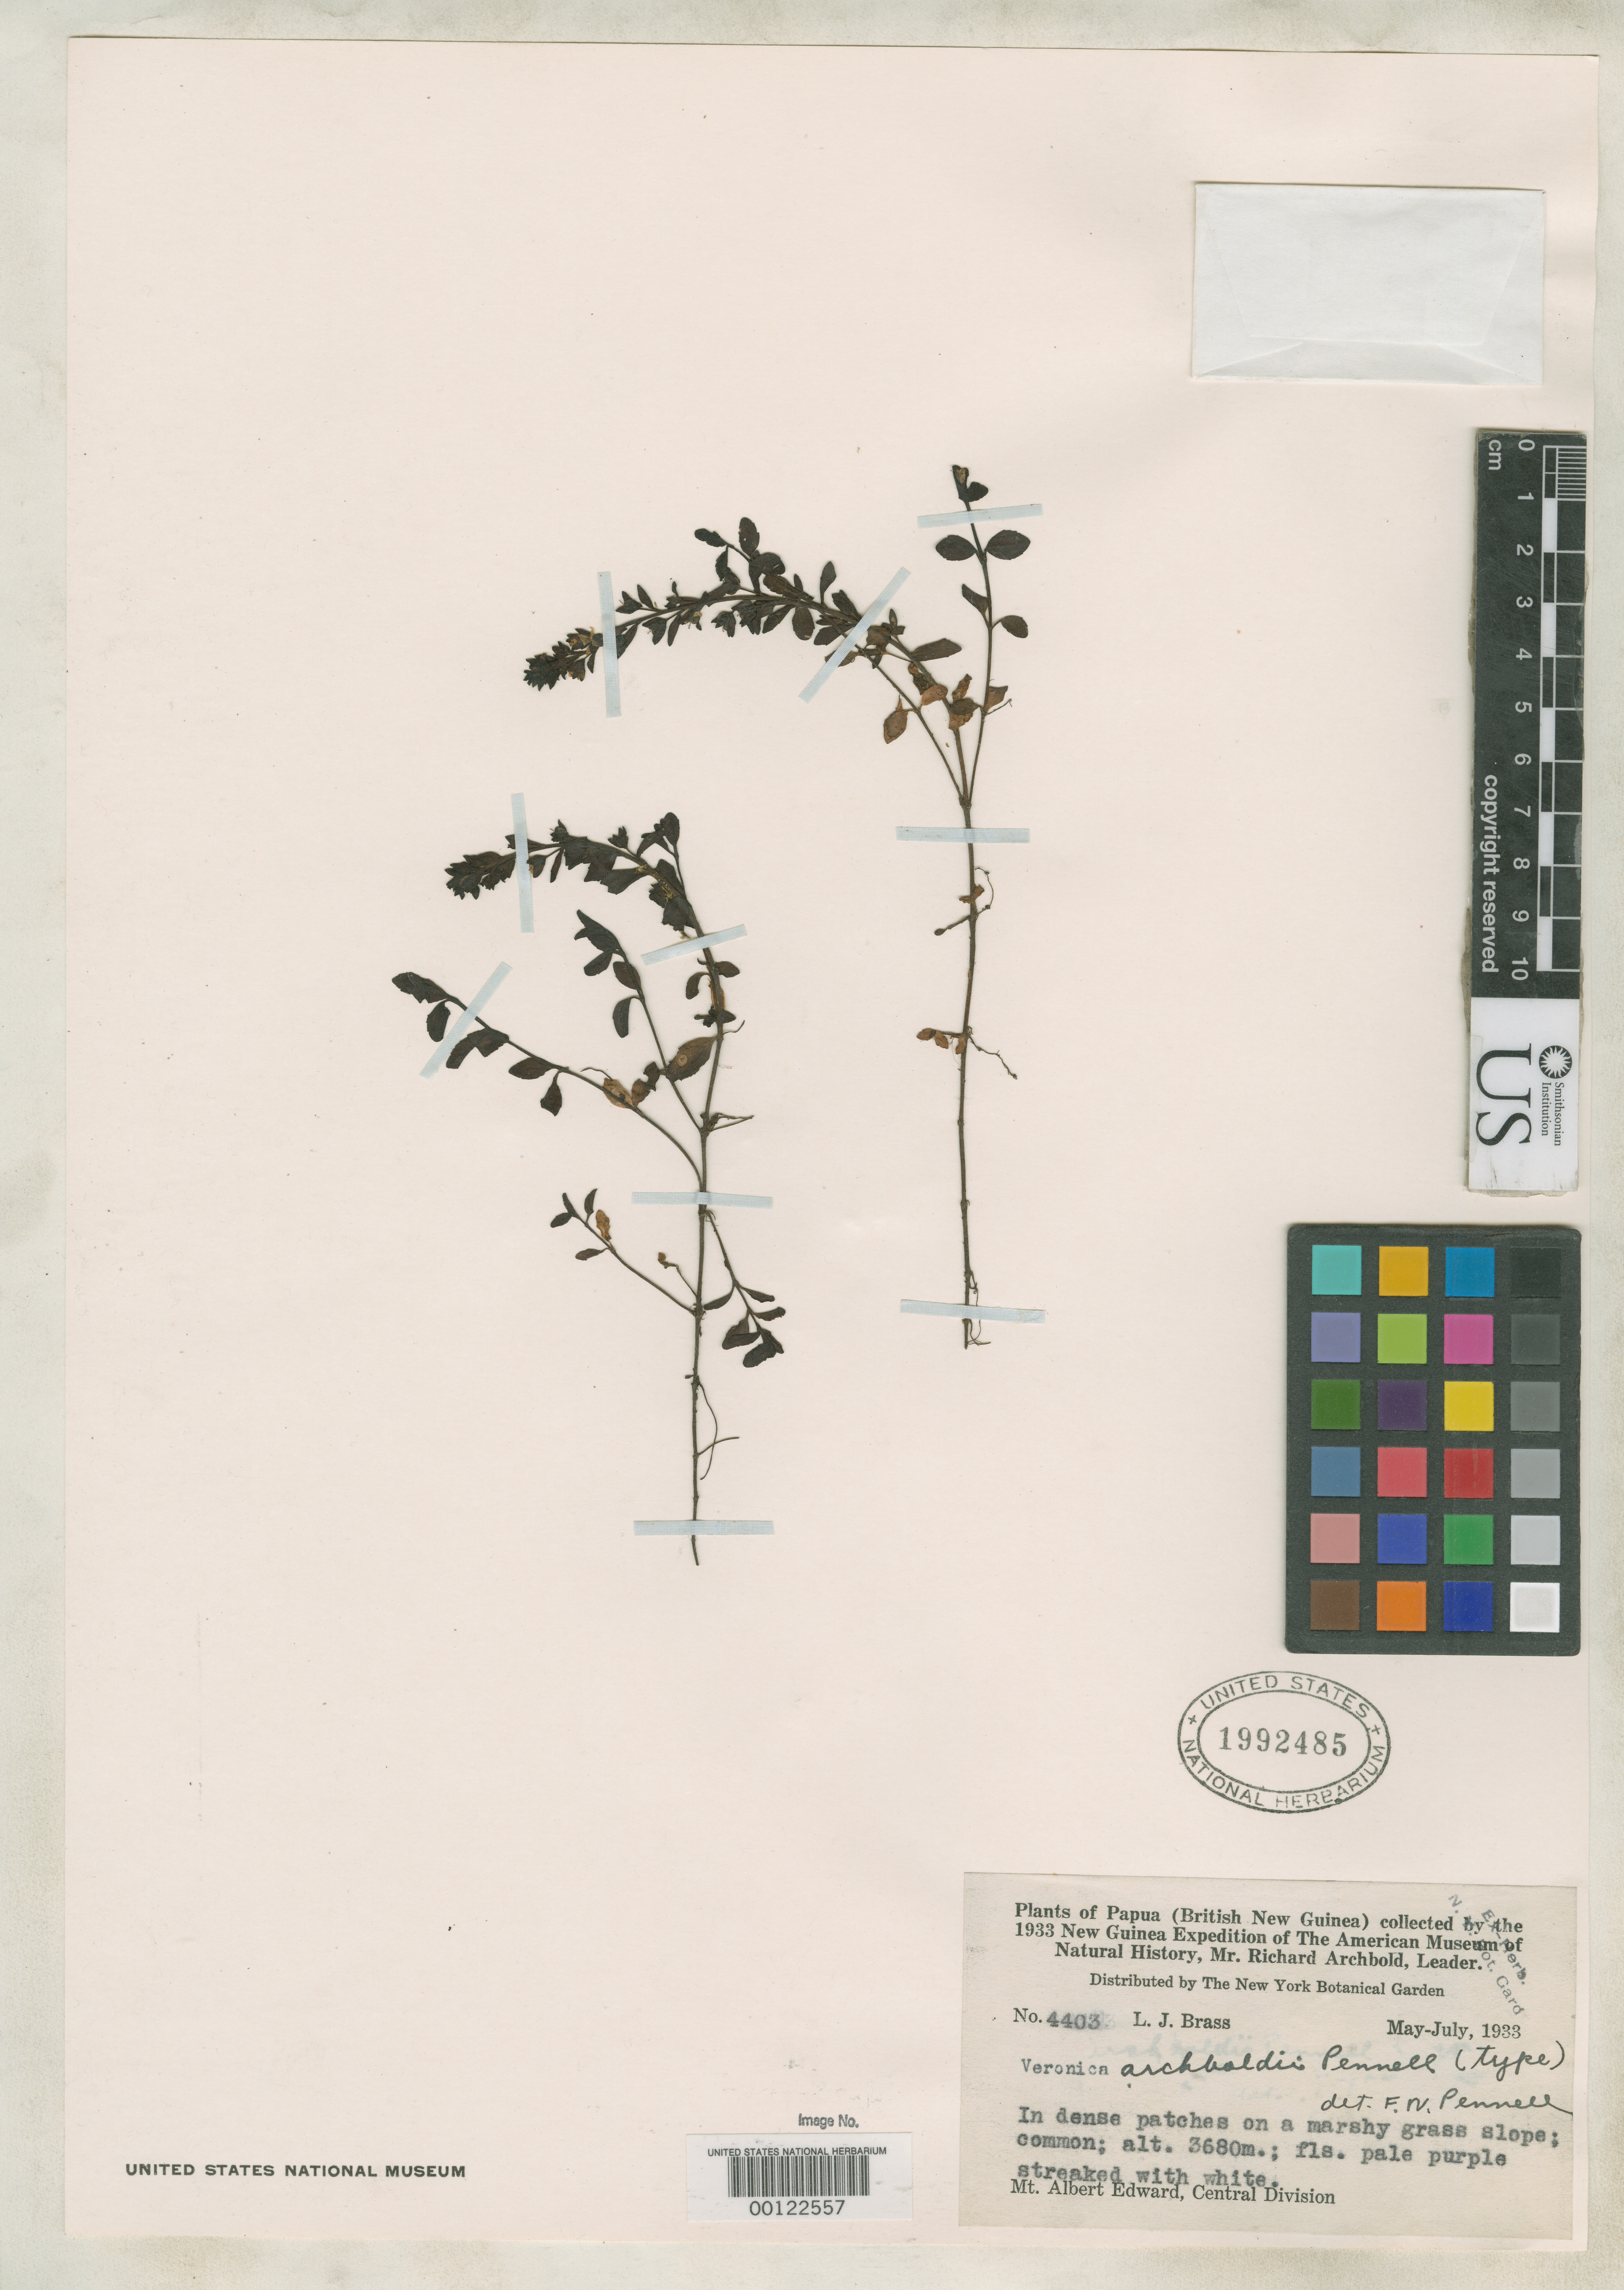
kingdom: Plantae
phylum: Tracheophyta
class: Magnoliopsida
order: Lamiales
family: Plantaginaceae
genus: Veronica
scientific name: Veronica archboldii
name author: Pennell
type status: Isotype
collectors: L. J. Brass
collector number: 4403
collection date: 1933-05/1933-07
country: Papua New Guinea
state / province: Central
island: New Guinea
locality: Owen Stanley Range; Mount Albert Edward.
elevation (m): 3680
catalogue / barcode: US 1992485